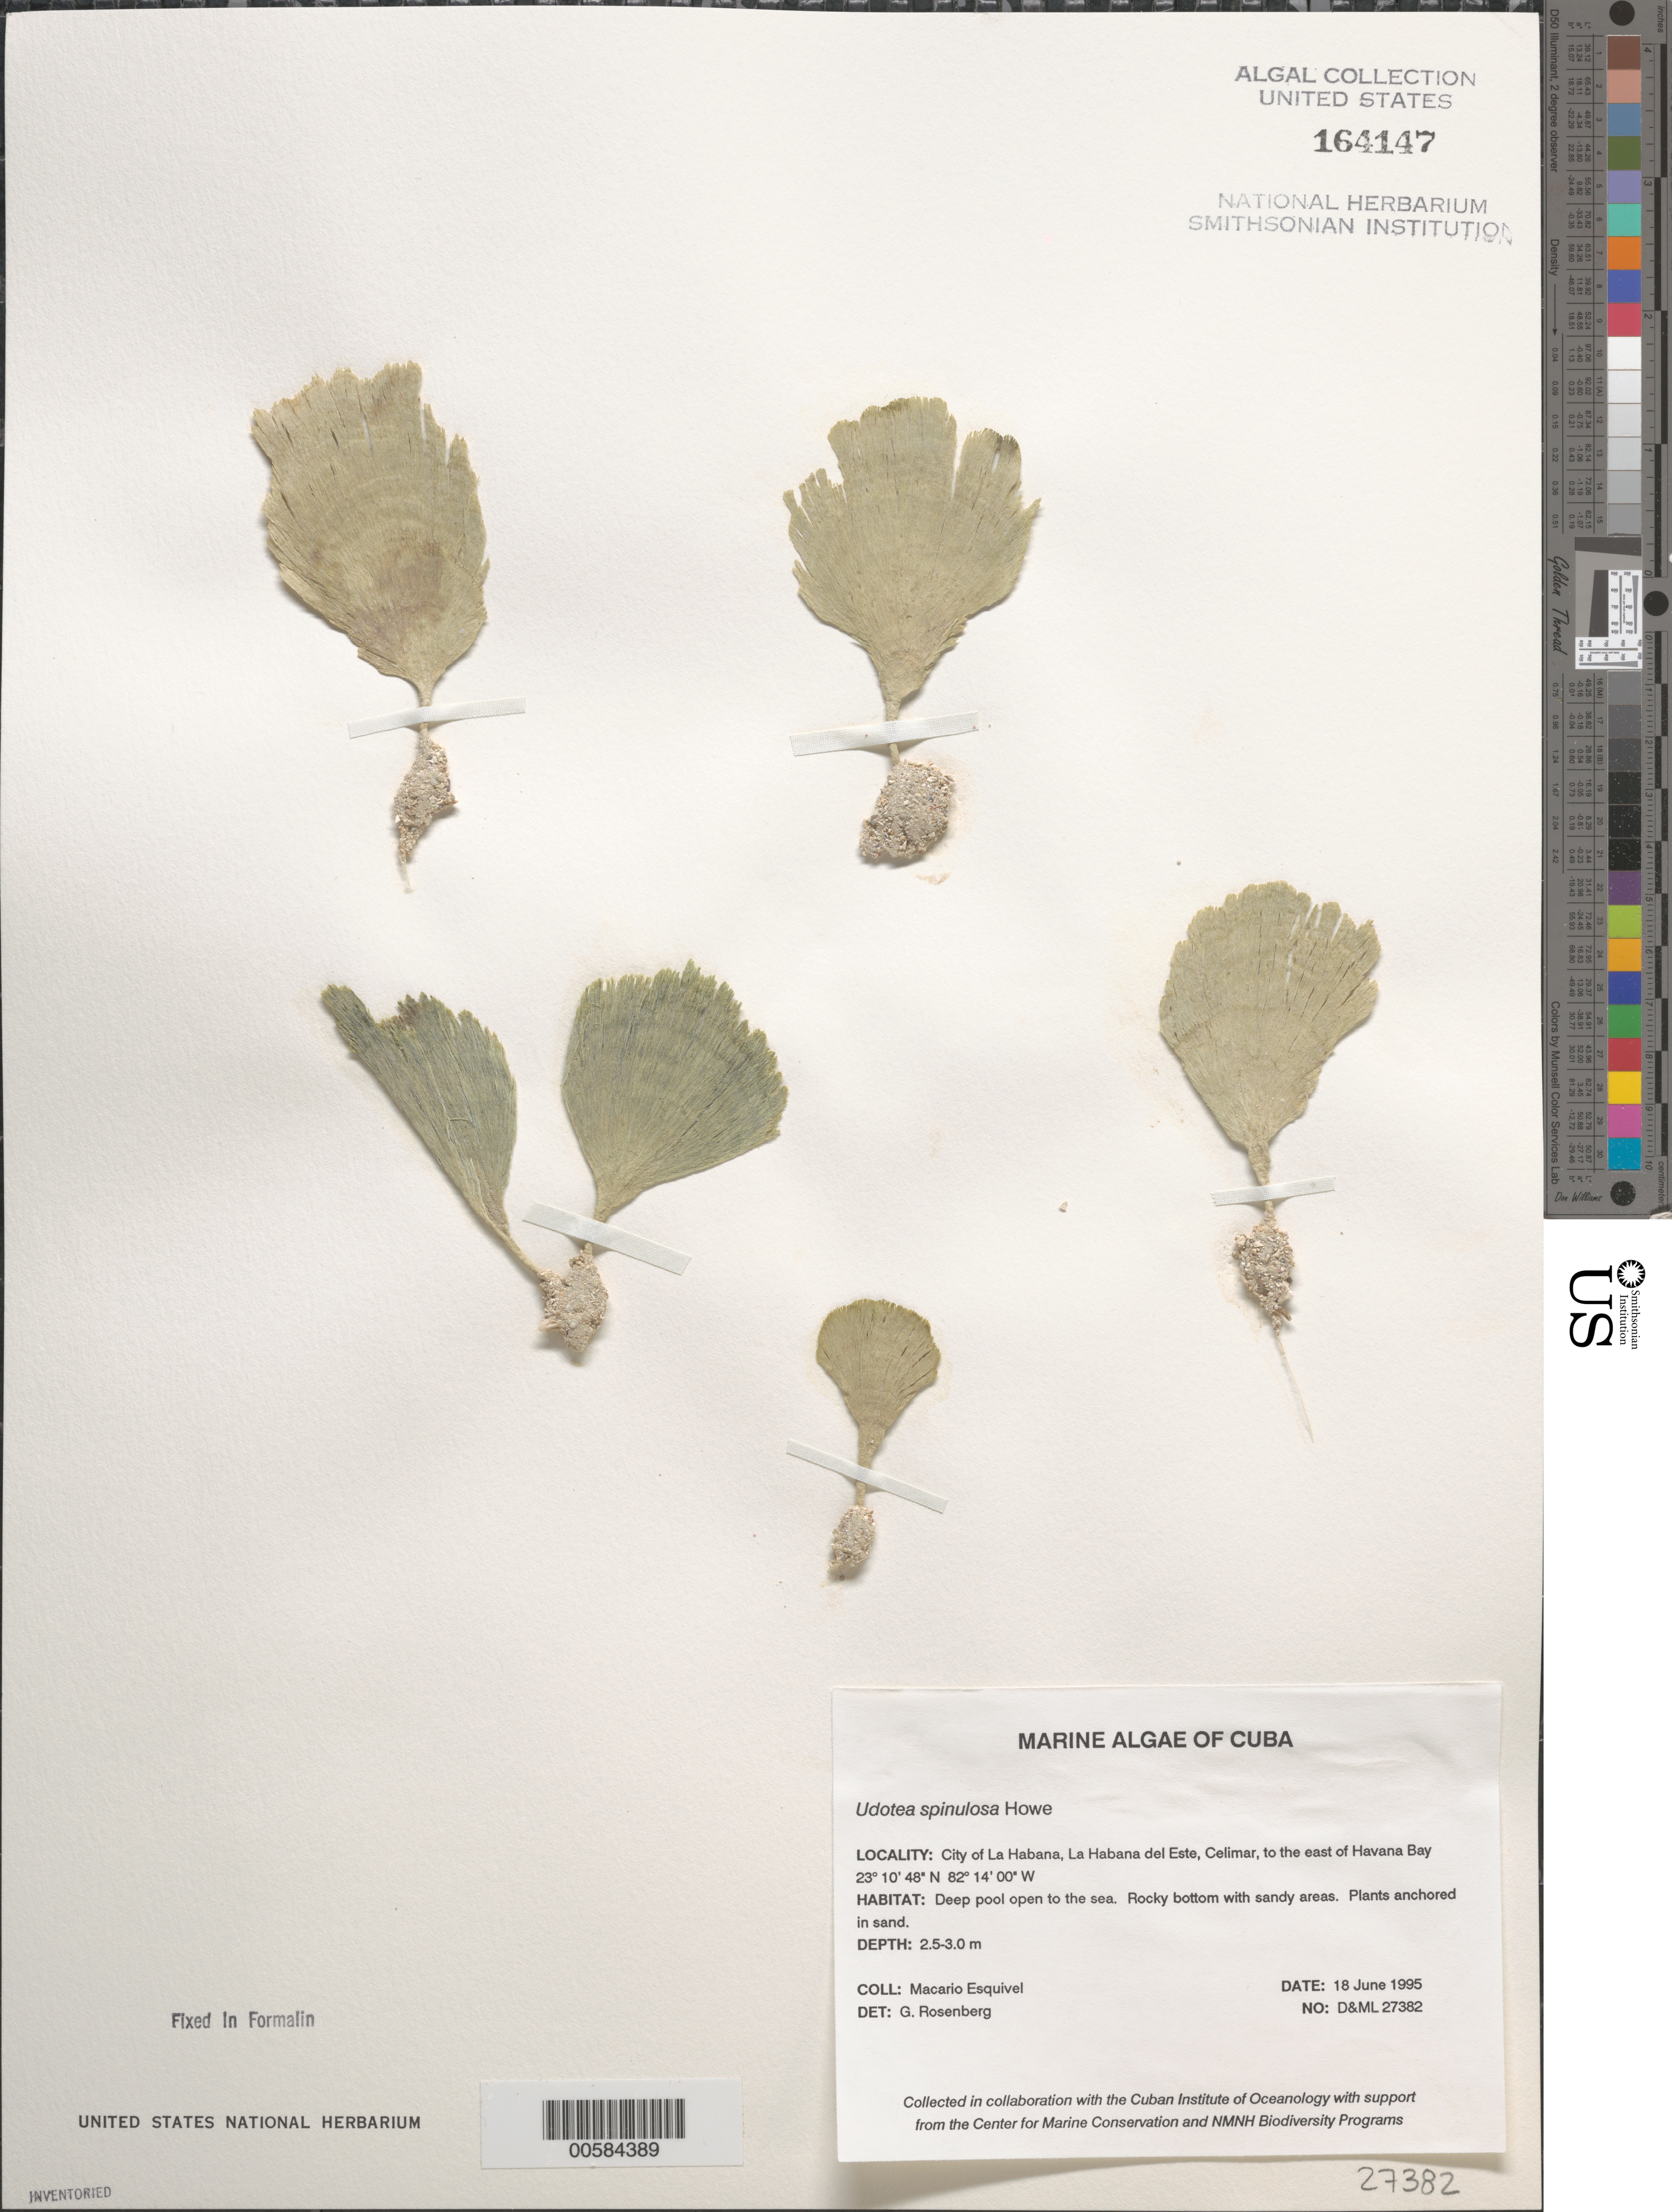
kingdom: Plantae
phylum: Chlorophyta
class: Ulvophyceae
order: Bryopsidales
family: Udoteaceae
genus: Udotea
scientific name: Udotea spinulosa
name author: M. Howe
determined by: Rosenberg, G.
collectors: M. Esquivel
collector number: D&ML 27382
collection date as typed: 18 Jun 1995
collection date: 1995-06-18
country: Cuba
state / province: La Habana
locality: La habana, la habana del este, celimar, east of havana bay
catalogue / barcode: US 164147